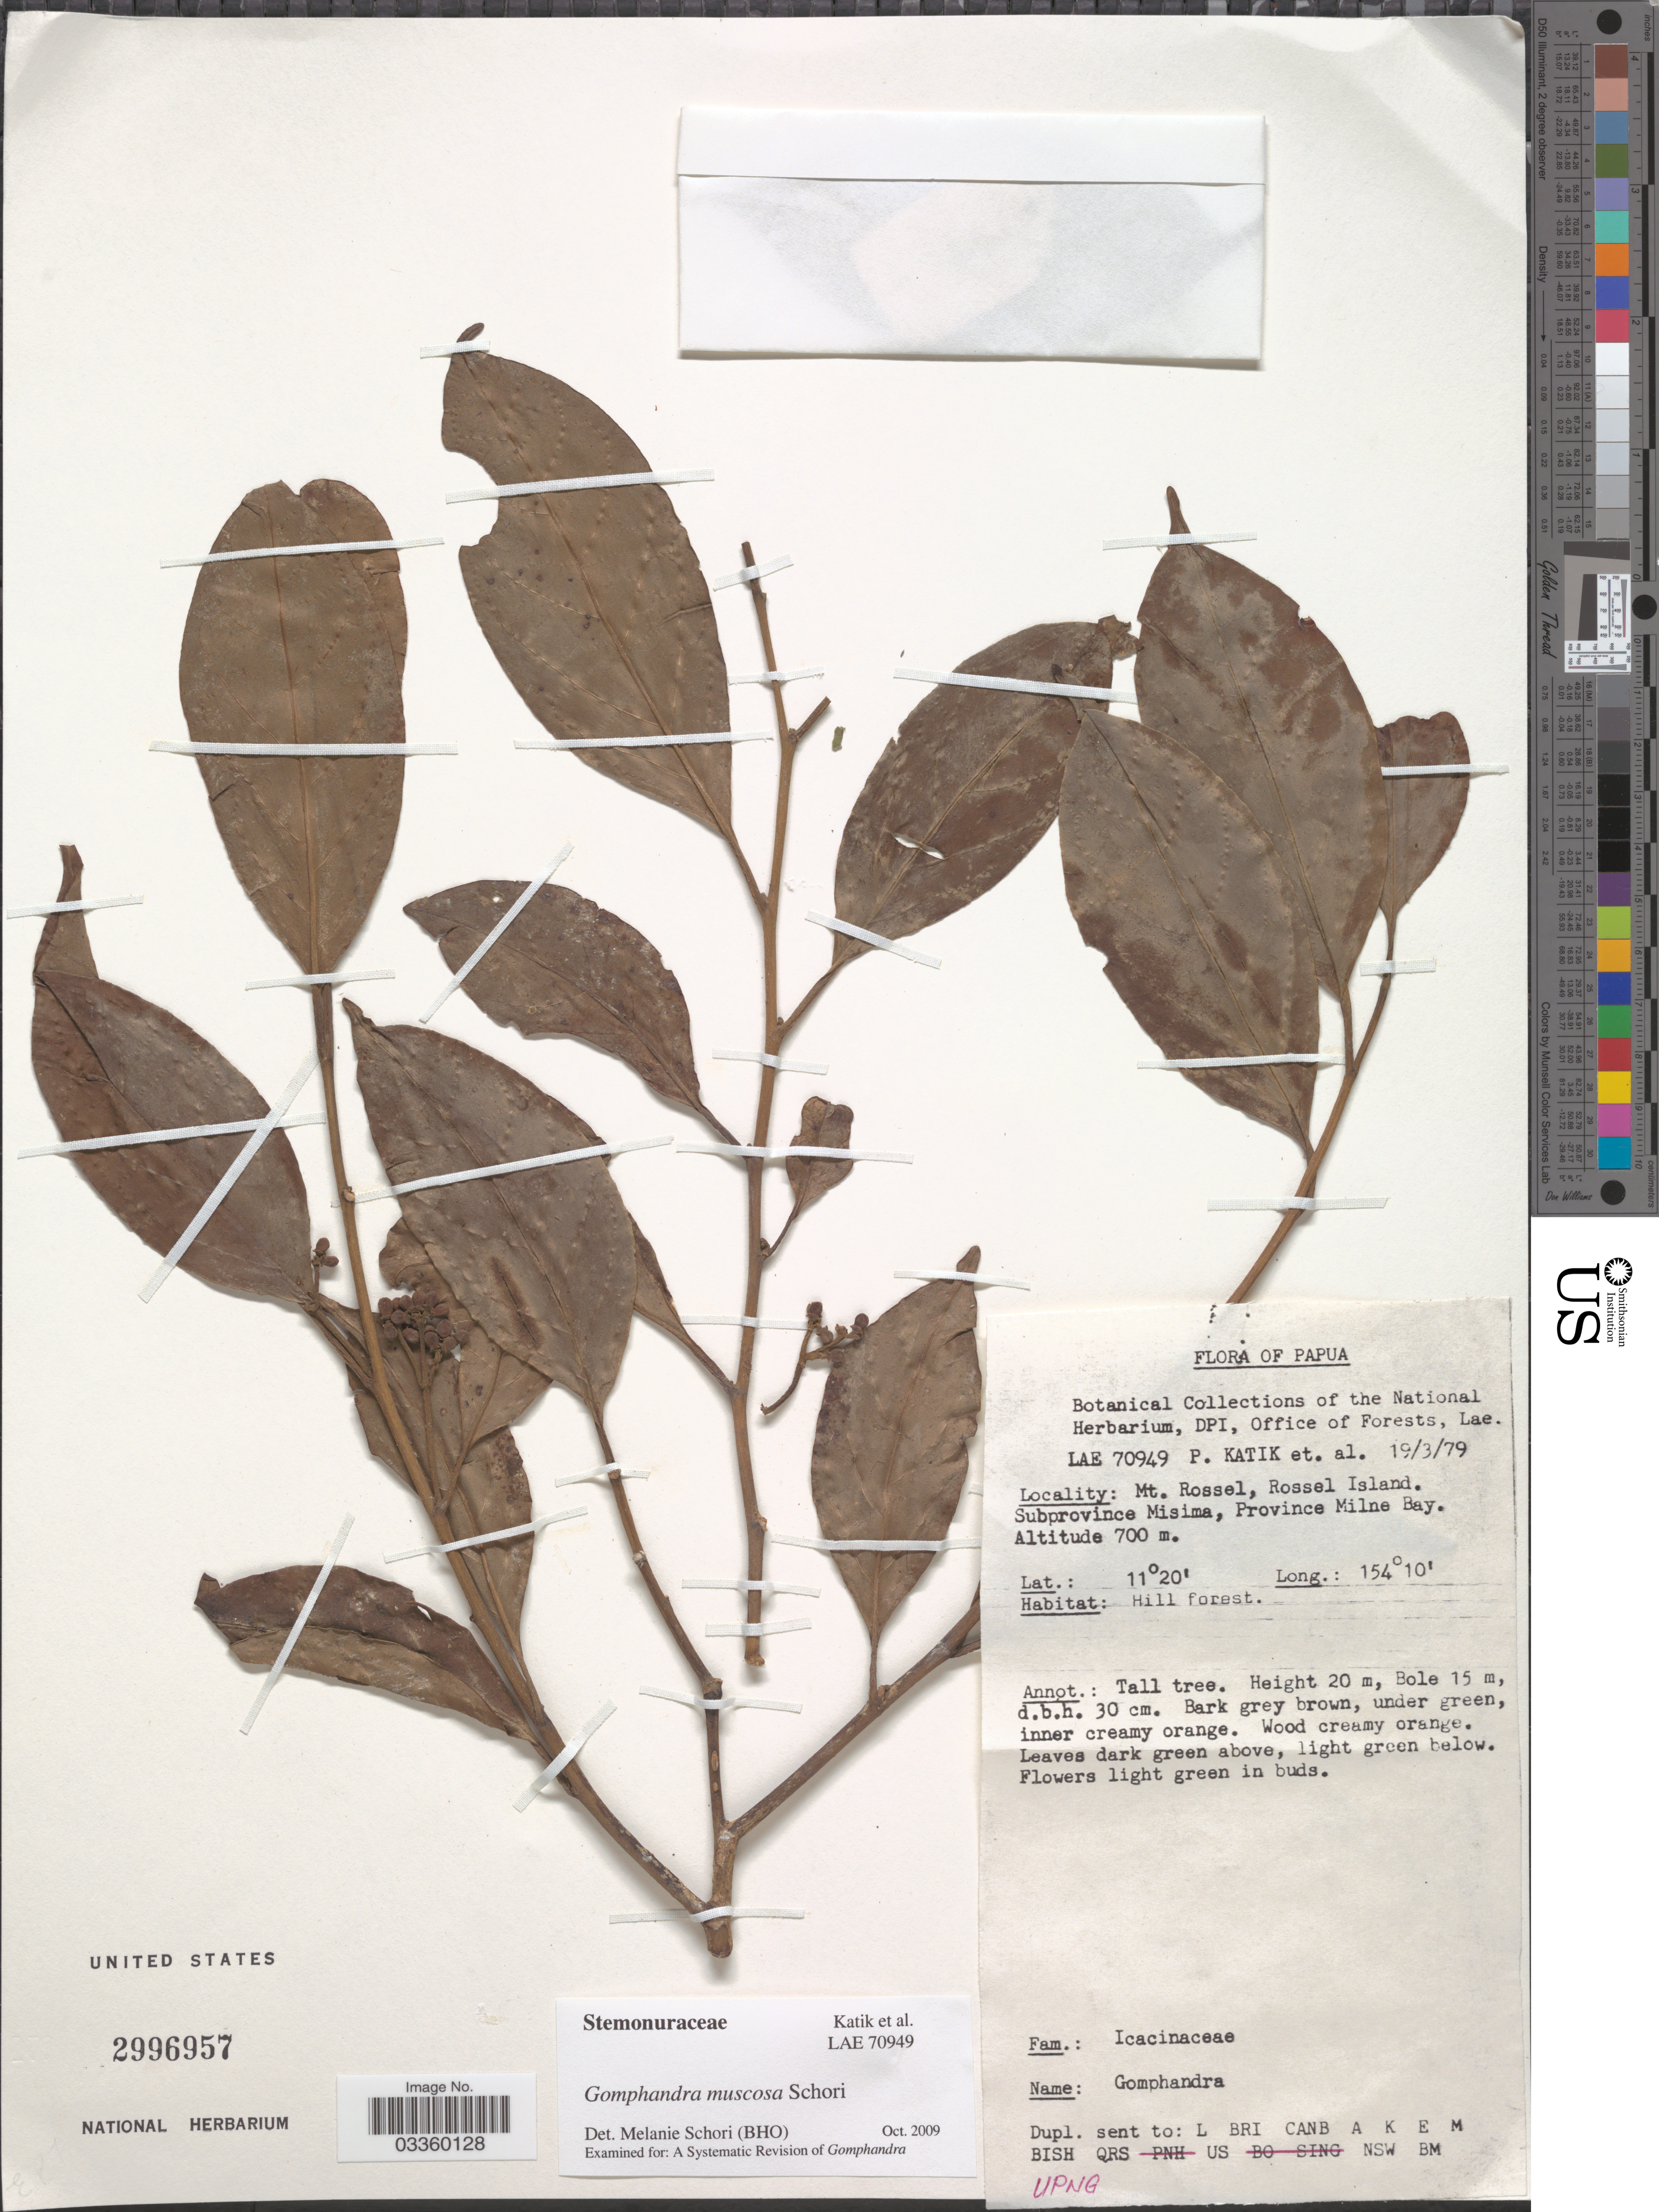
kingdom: Plantae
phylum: Tracheophyta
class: Magnoliopsida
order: Cardiopteridales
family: Stemonuraceae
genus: Gomphandra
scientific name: Gomphandra muscosa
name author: Schori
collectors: P. Katik & et al.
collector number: LAE 70949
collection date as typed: Transcribed d/m/y: 19/3/79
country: Papua New Guinea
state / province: Milne Bay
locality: Papua. Mt. Rossel, Rossel Island. Subprovince Misima.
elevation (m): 700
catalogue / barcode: US 2996957